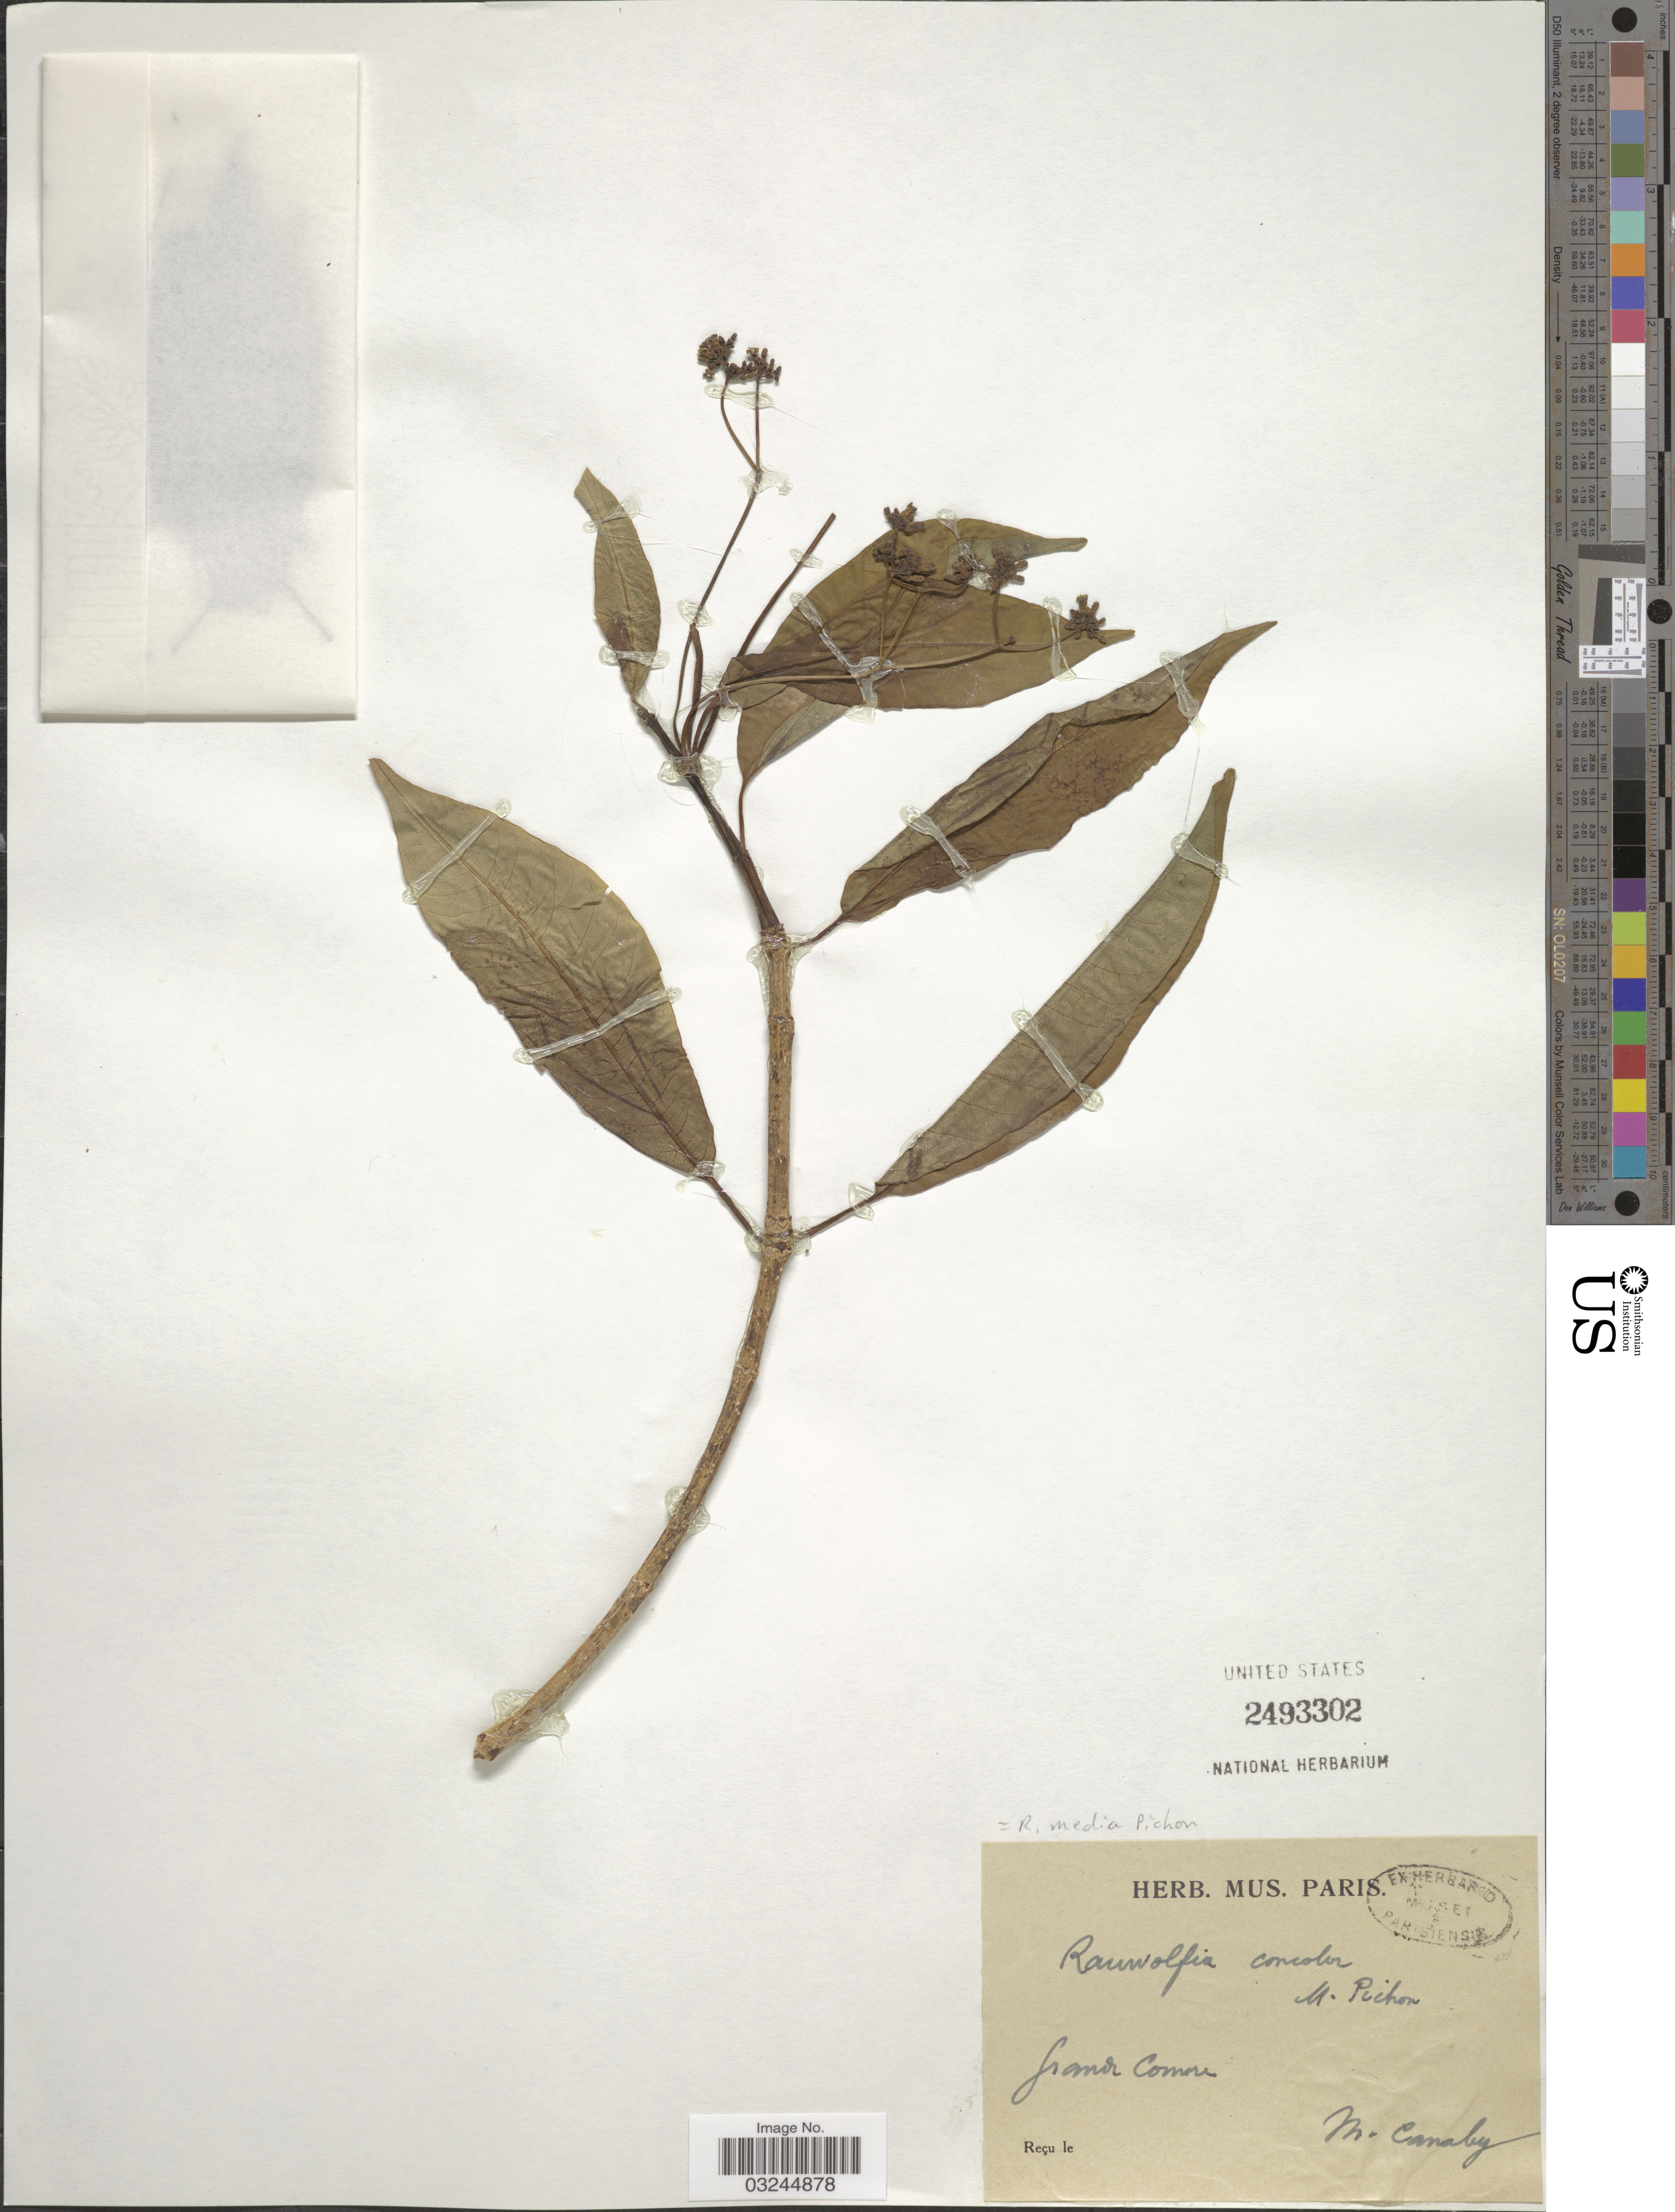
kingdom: Plantae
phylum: Tracheophyta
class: Magnoliopsida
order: Gentianales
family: Apocynaceae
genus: Rauvolfia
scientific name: Rauvolfia media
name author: Pichon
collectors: M. Canaby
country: Comoros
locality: Grande Comore.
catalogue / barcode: US 2493302